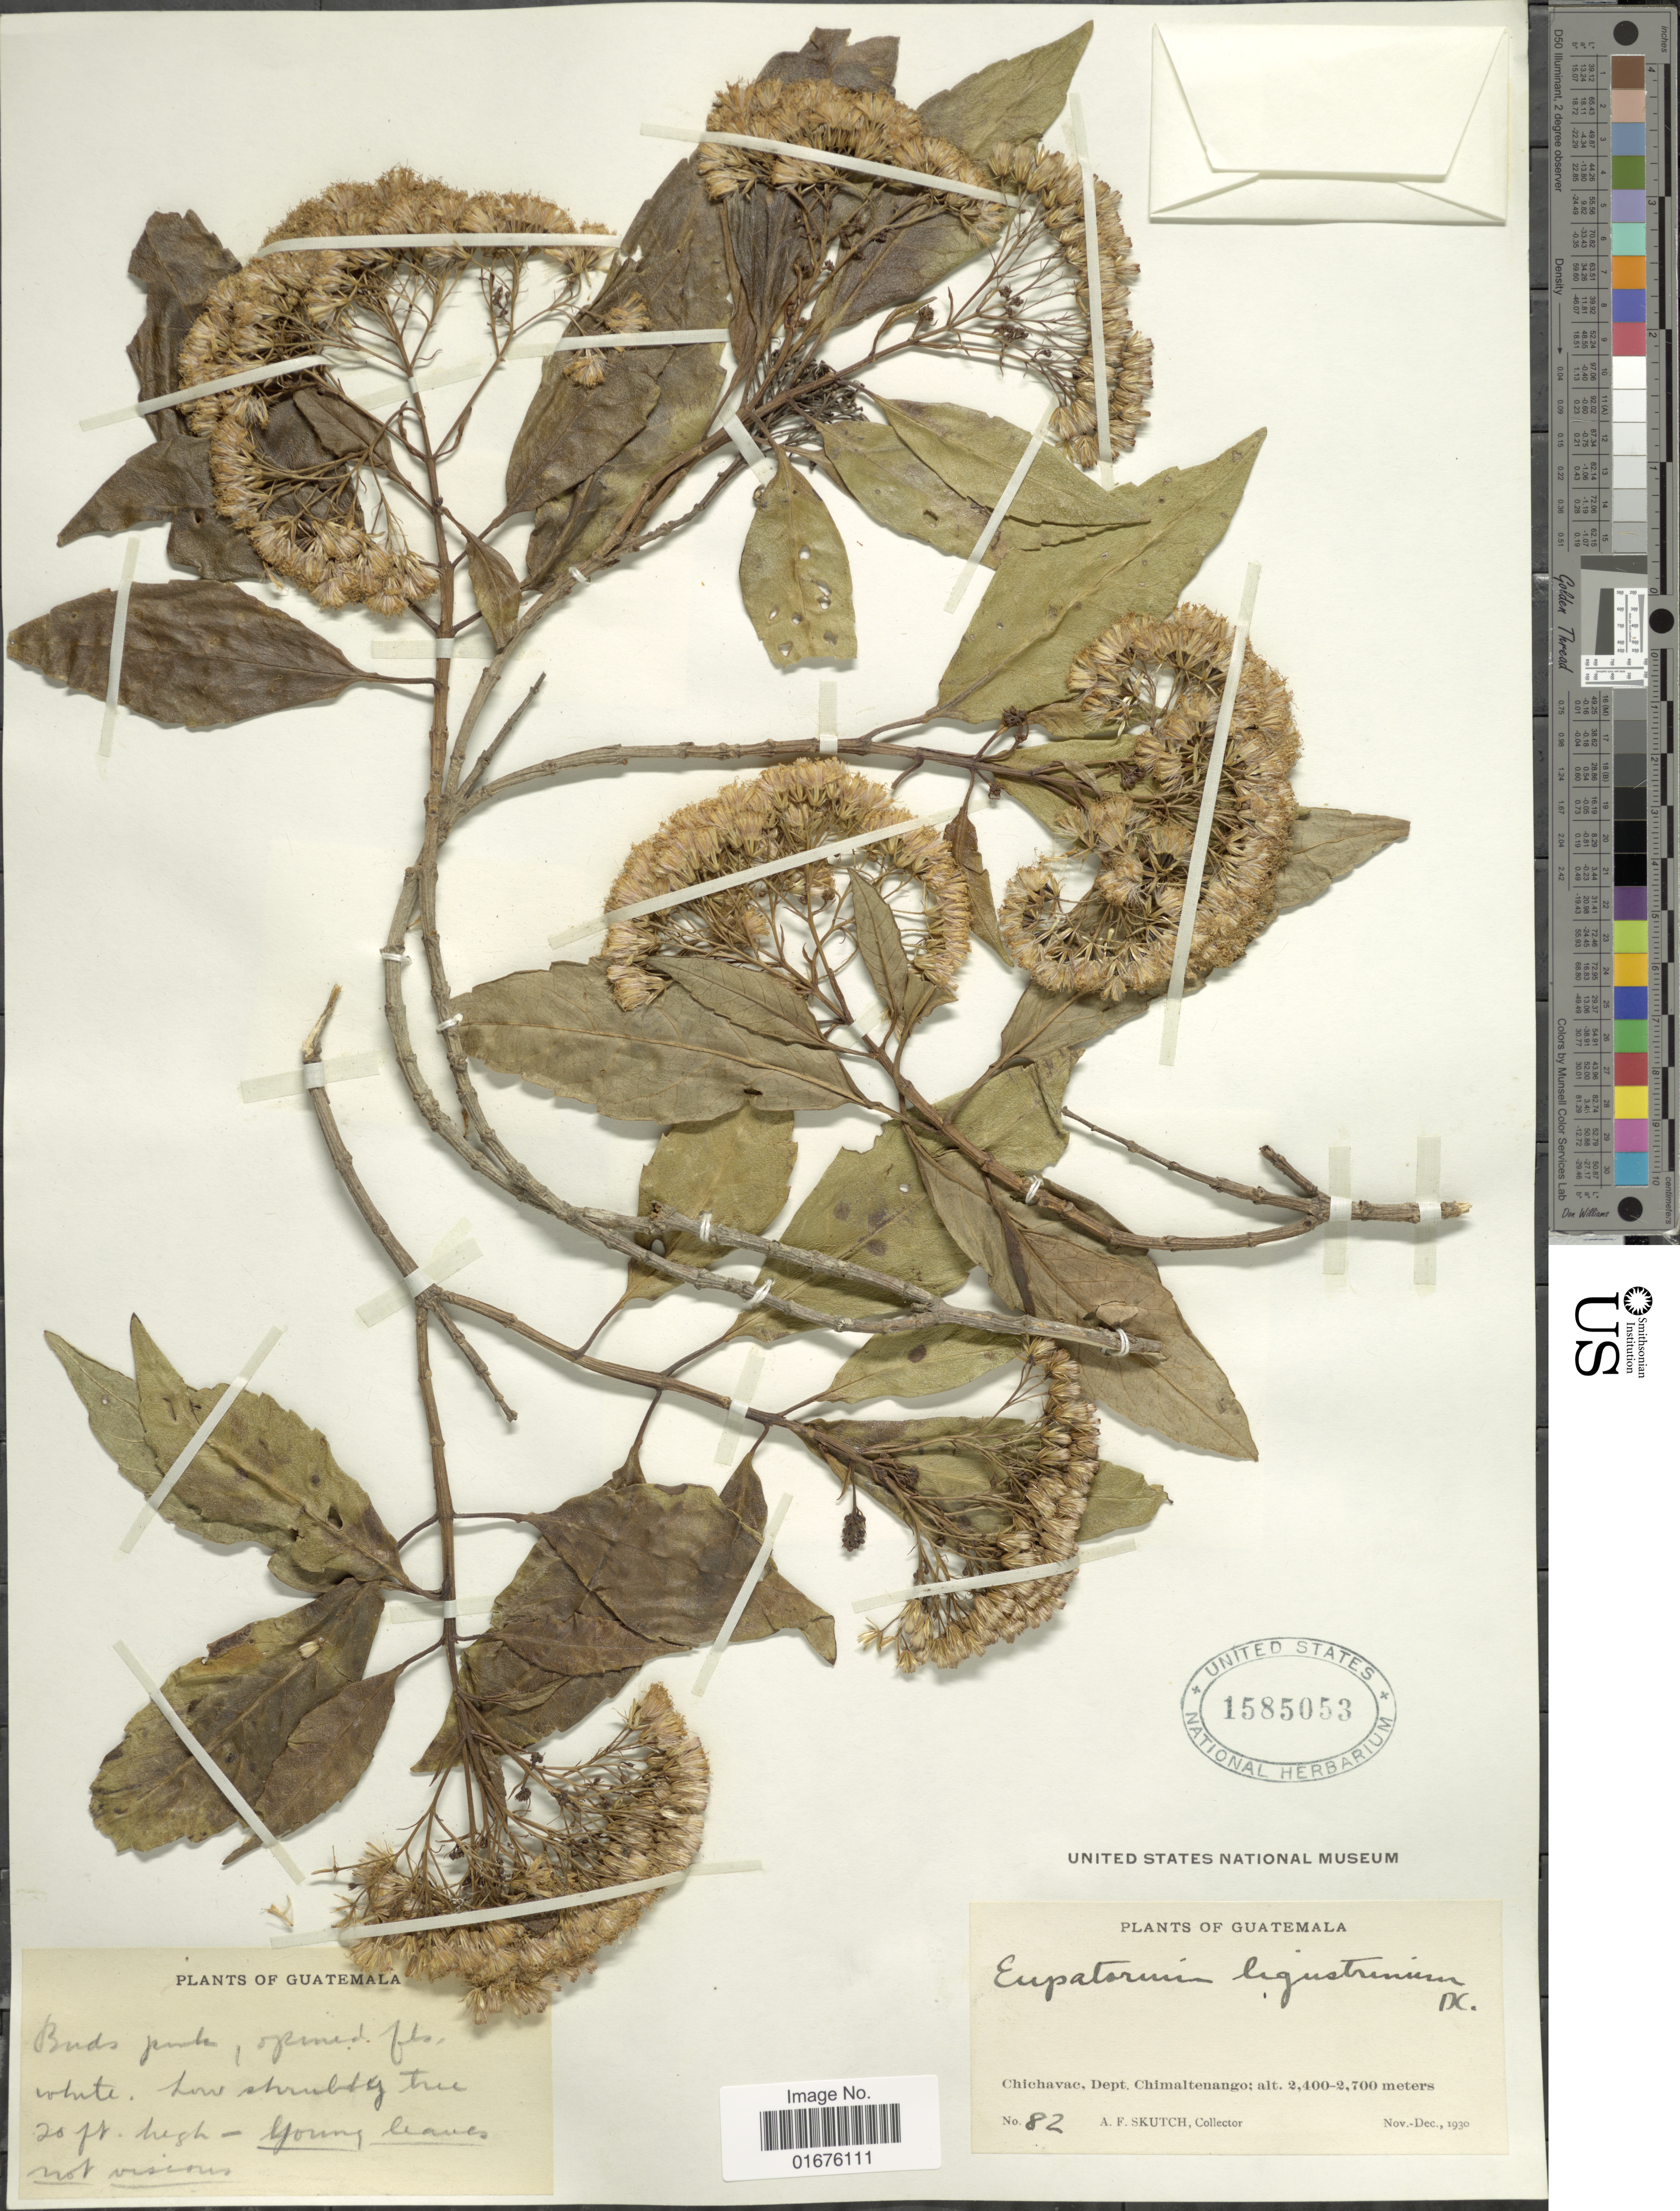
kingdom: Plantae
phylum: Tracheophyta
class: Magnoliopsida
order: Asterales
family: Asteraceae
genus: Ageratina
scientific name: Ageratina ligustrina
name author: (DC.) R.M. King & H. Rob.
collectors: A. F. Skutch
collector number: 82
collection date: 1930-11/1930-12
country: Guatemala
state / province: Chimaltenango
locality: Chichavac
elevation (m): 2400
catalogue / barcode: US 1585053